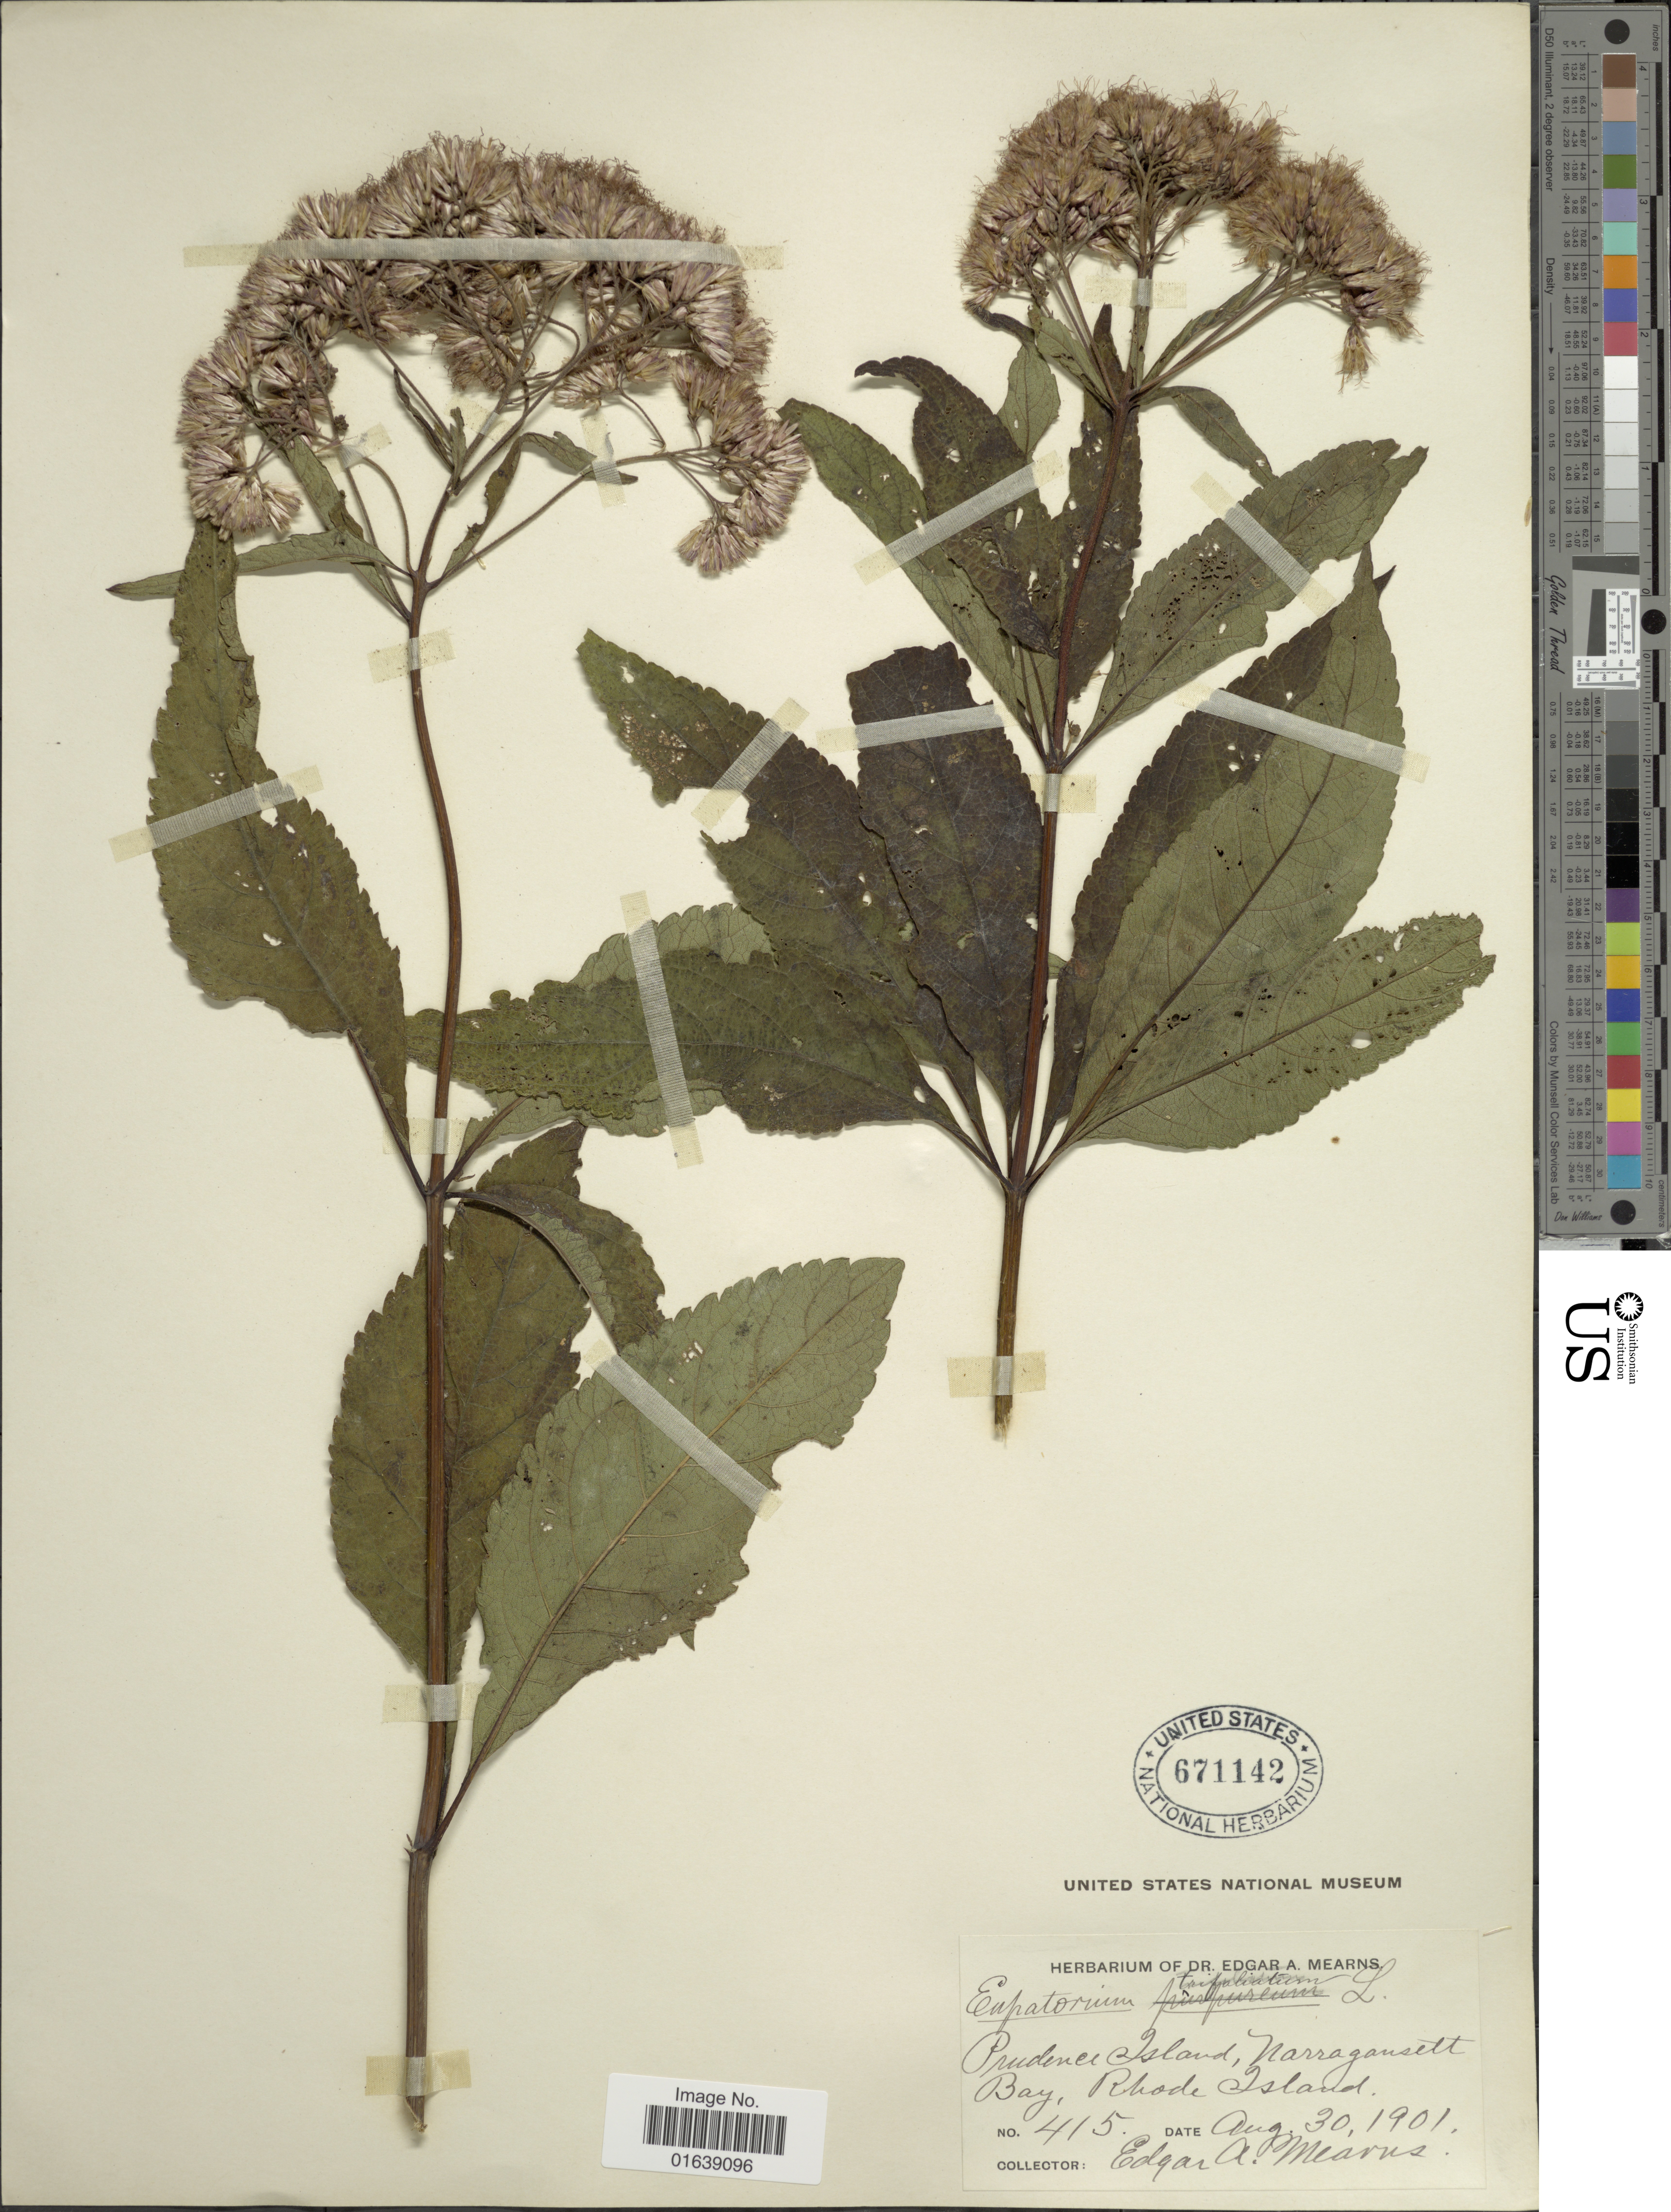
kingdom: Plantae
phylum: Tracheophyta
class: Magnoliopsida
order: Asterales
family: Asteraceae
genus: Eupatorium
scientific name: Eupatorium fistulosum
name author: Barratt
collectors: E. A. Mearns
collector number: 415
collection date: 1901-08-30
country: United States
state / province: Rhode Island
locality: Prudence Island, Narragansett Bay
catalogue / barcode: US 671142